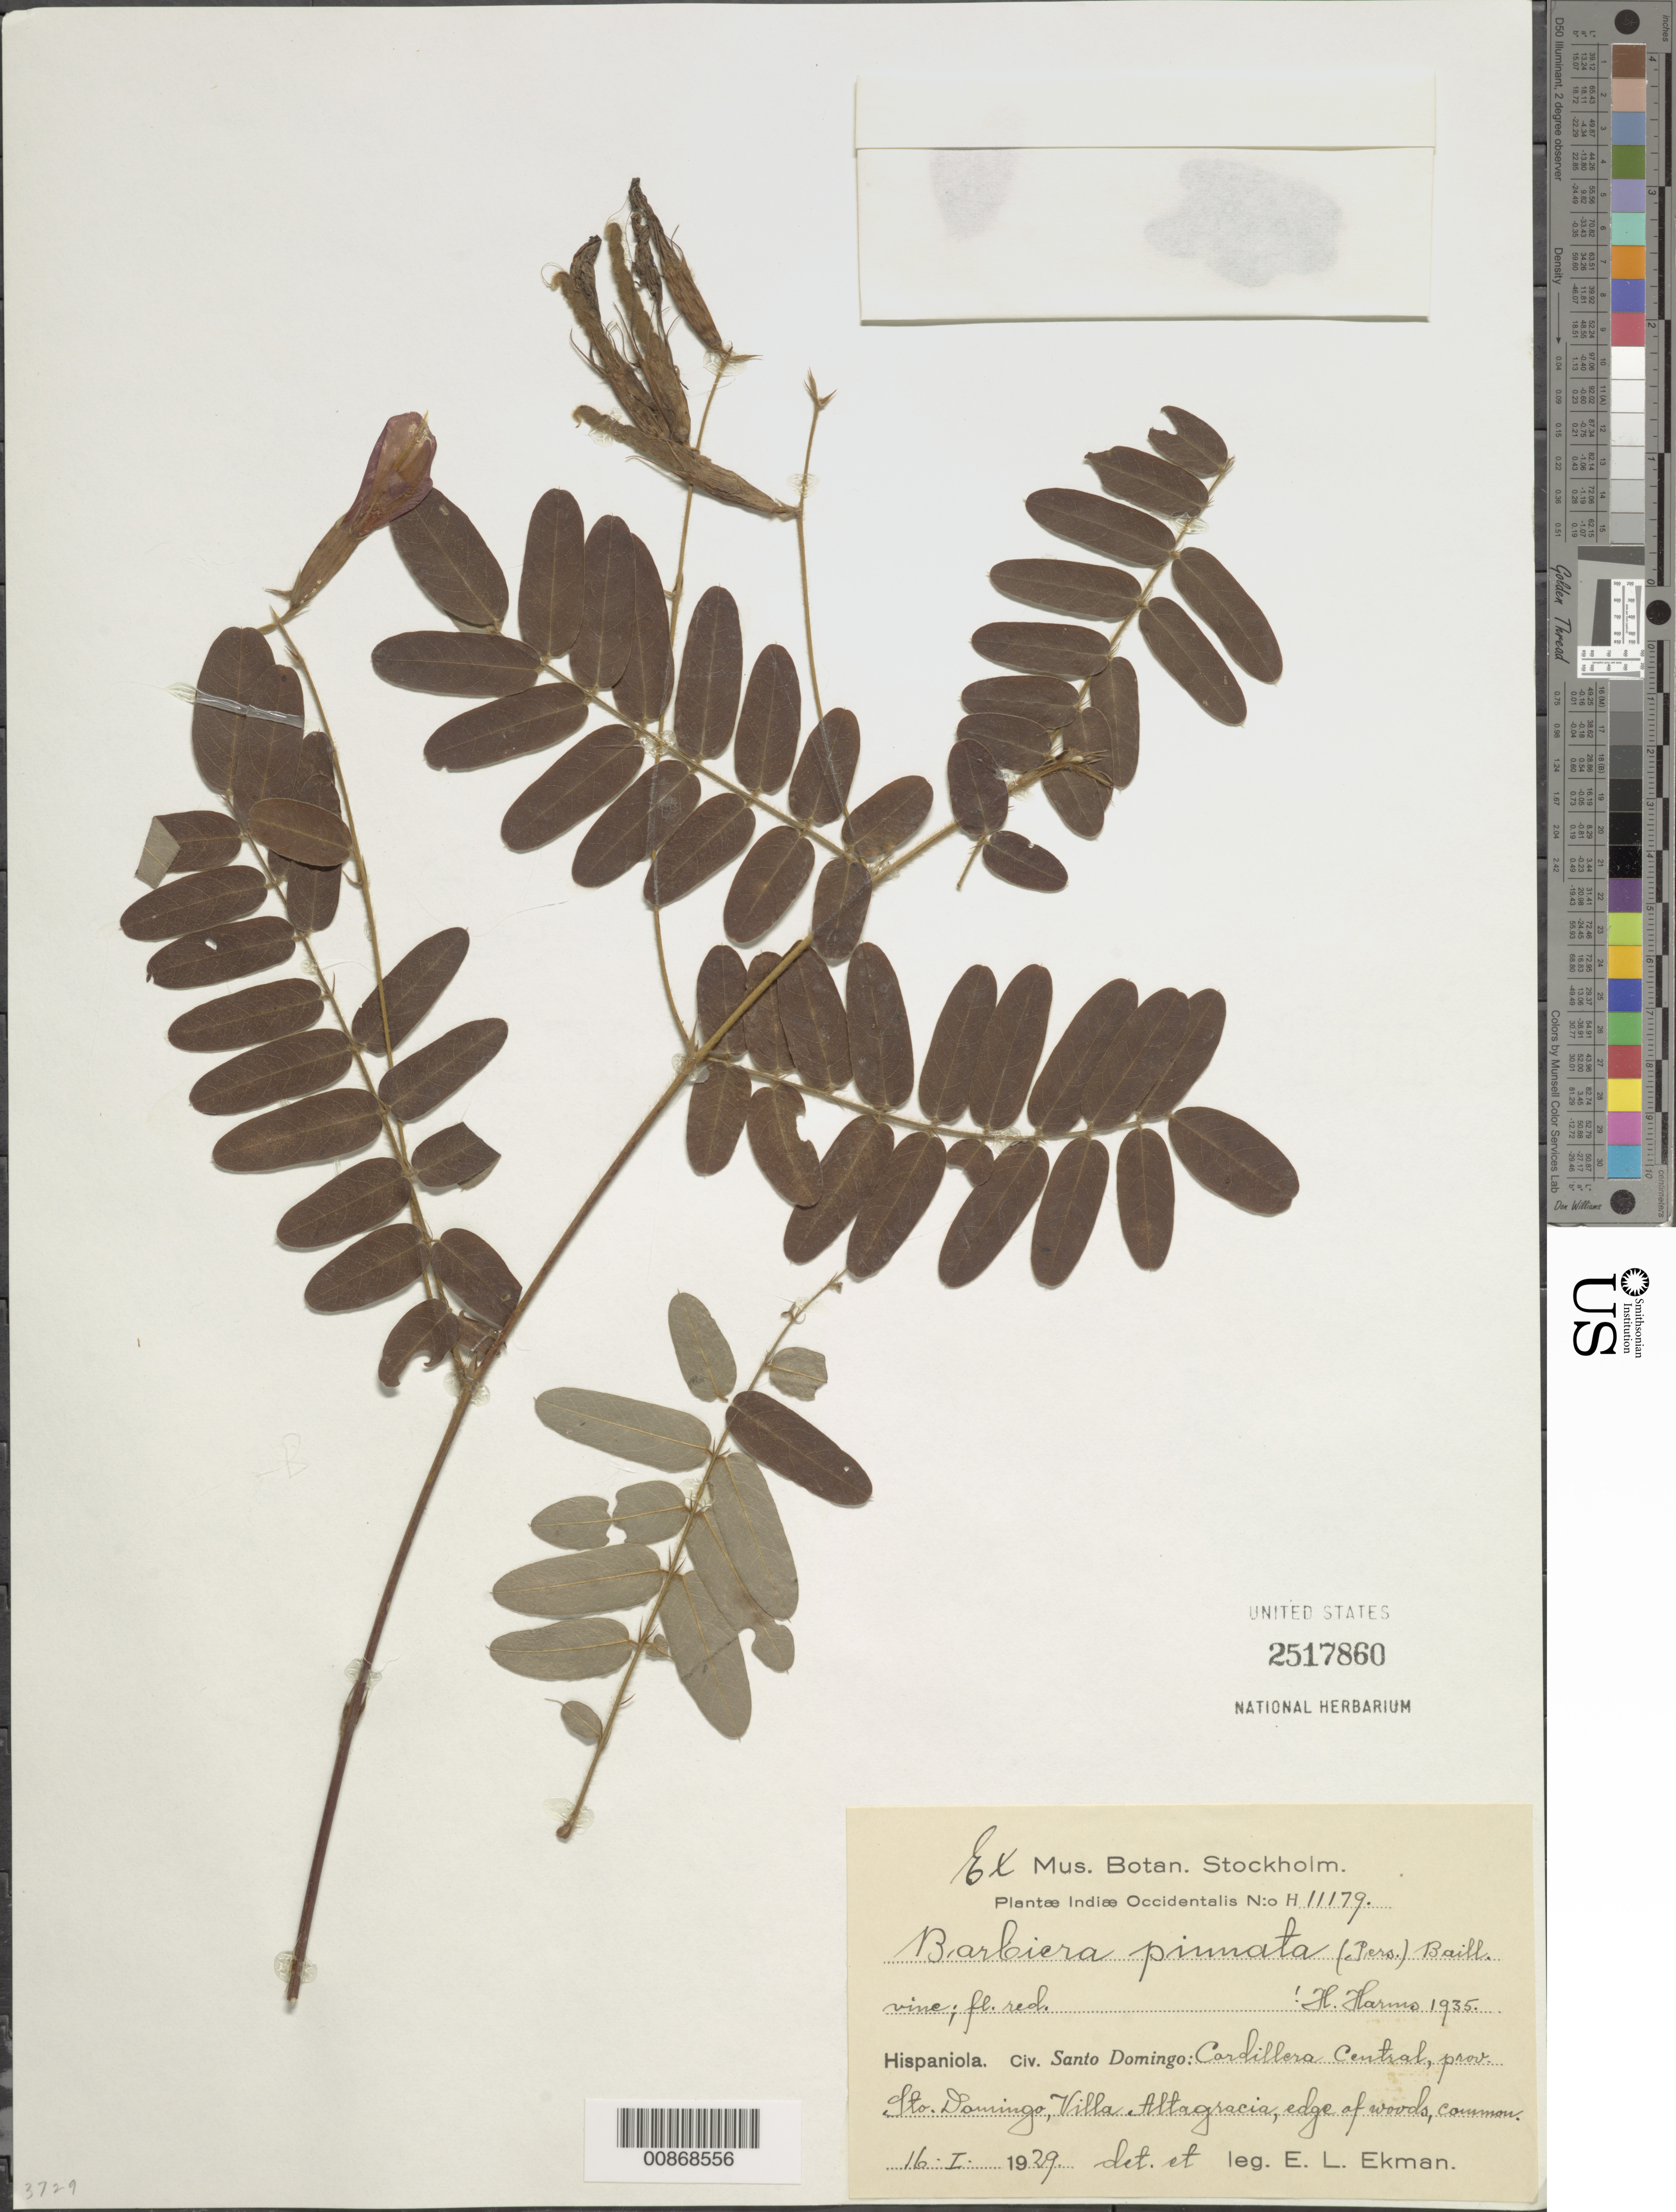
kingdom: Plantae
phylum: Tracheophyta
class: Magnoliopsida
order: Fabales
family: Fabaceae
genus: Barbieria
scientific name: Barbieria pinnata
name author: (Pers.) Baill.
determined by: Harms, H.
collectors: E. L. Ekman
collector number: H 11179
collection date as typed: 16 Jan 1929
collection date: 1929-01-16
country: Dominican Republic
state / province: Distrito Nacional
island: Hispaniola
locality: Cordillera Central, prov. Sto. Domingo (obsolete), Villa Altagracia.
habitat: Edge of woods.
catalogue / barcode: US 2517860